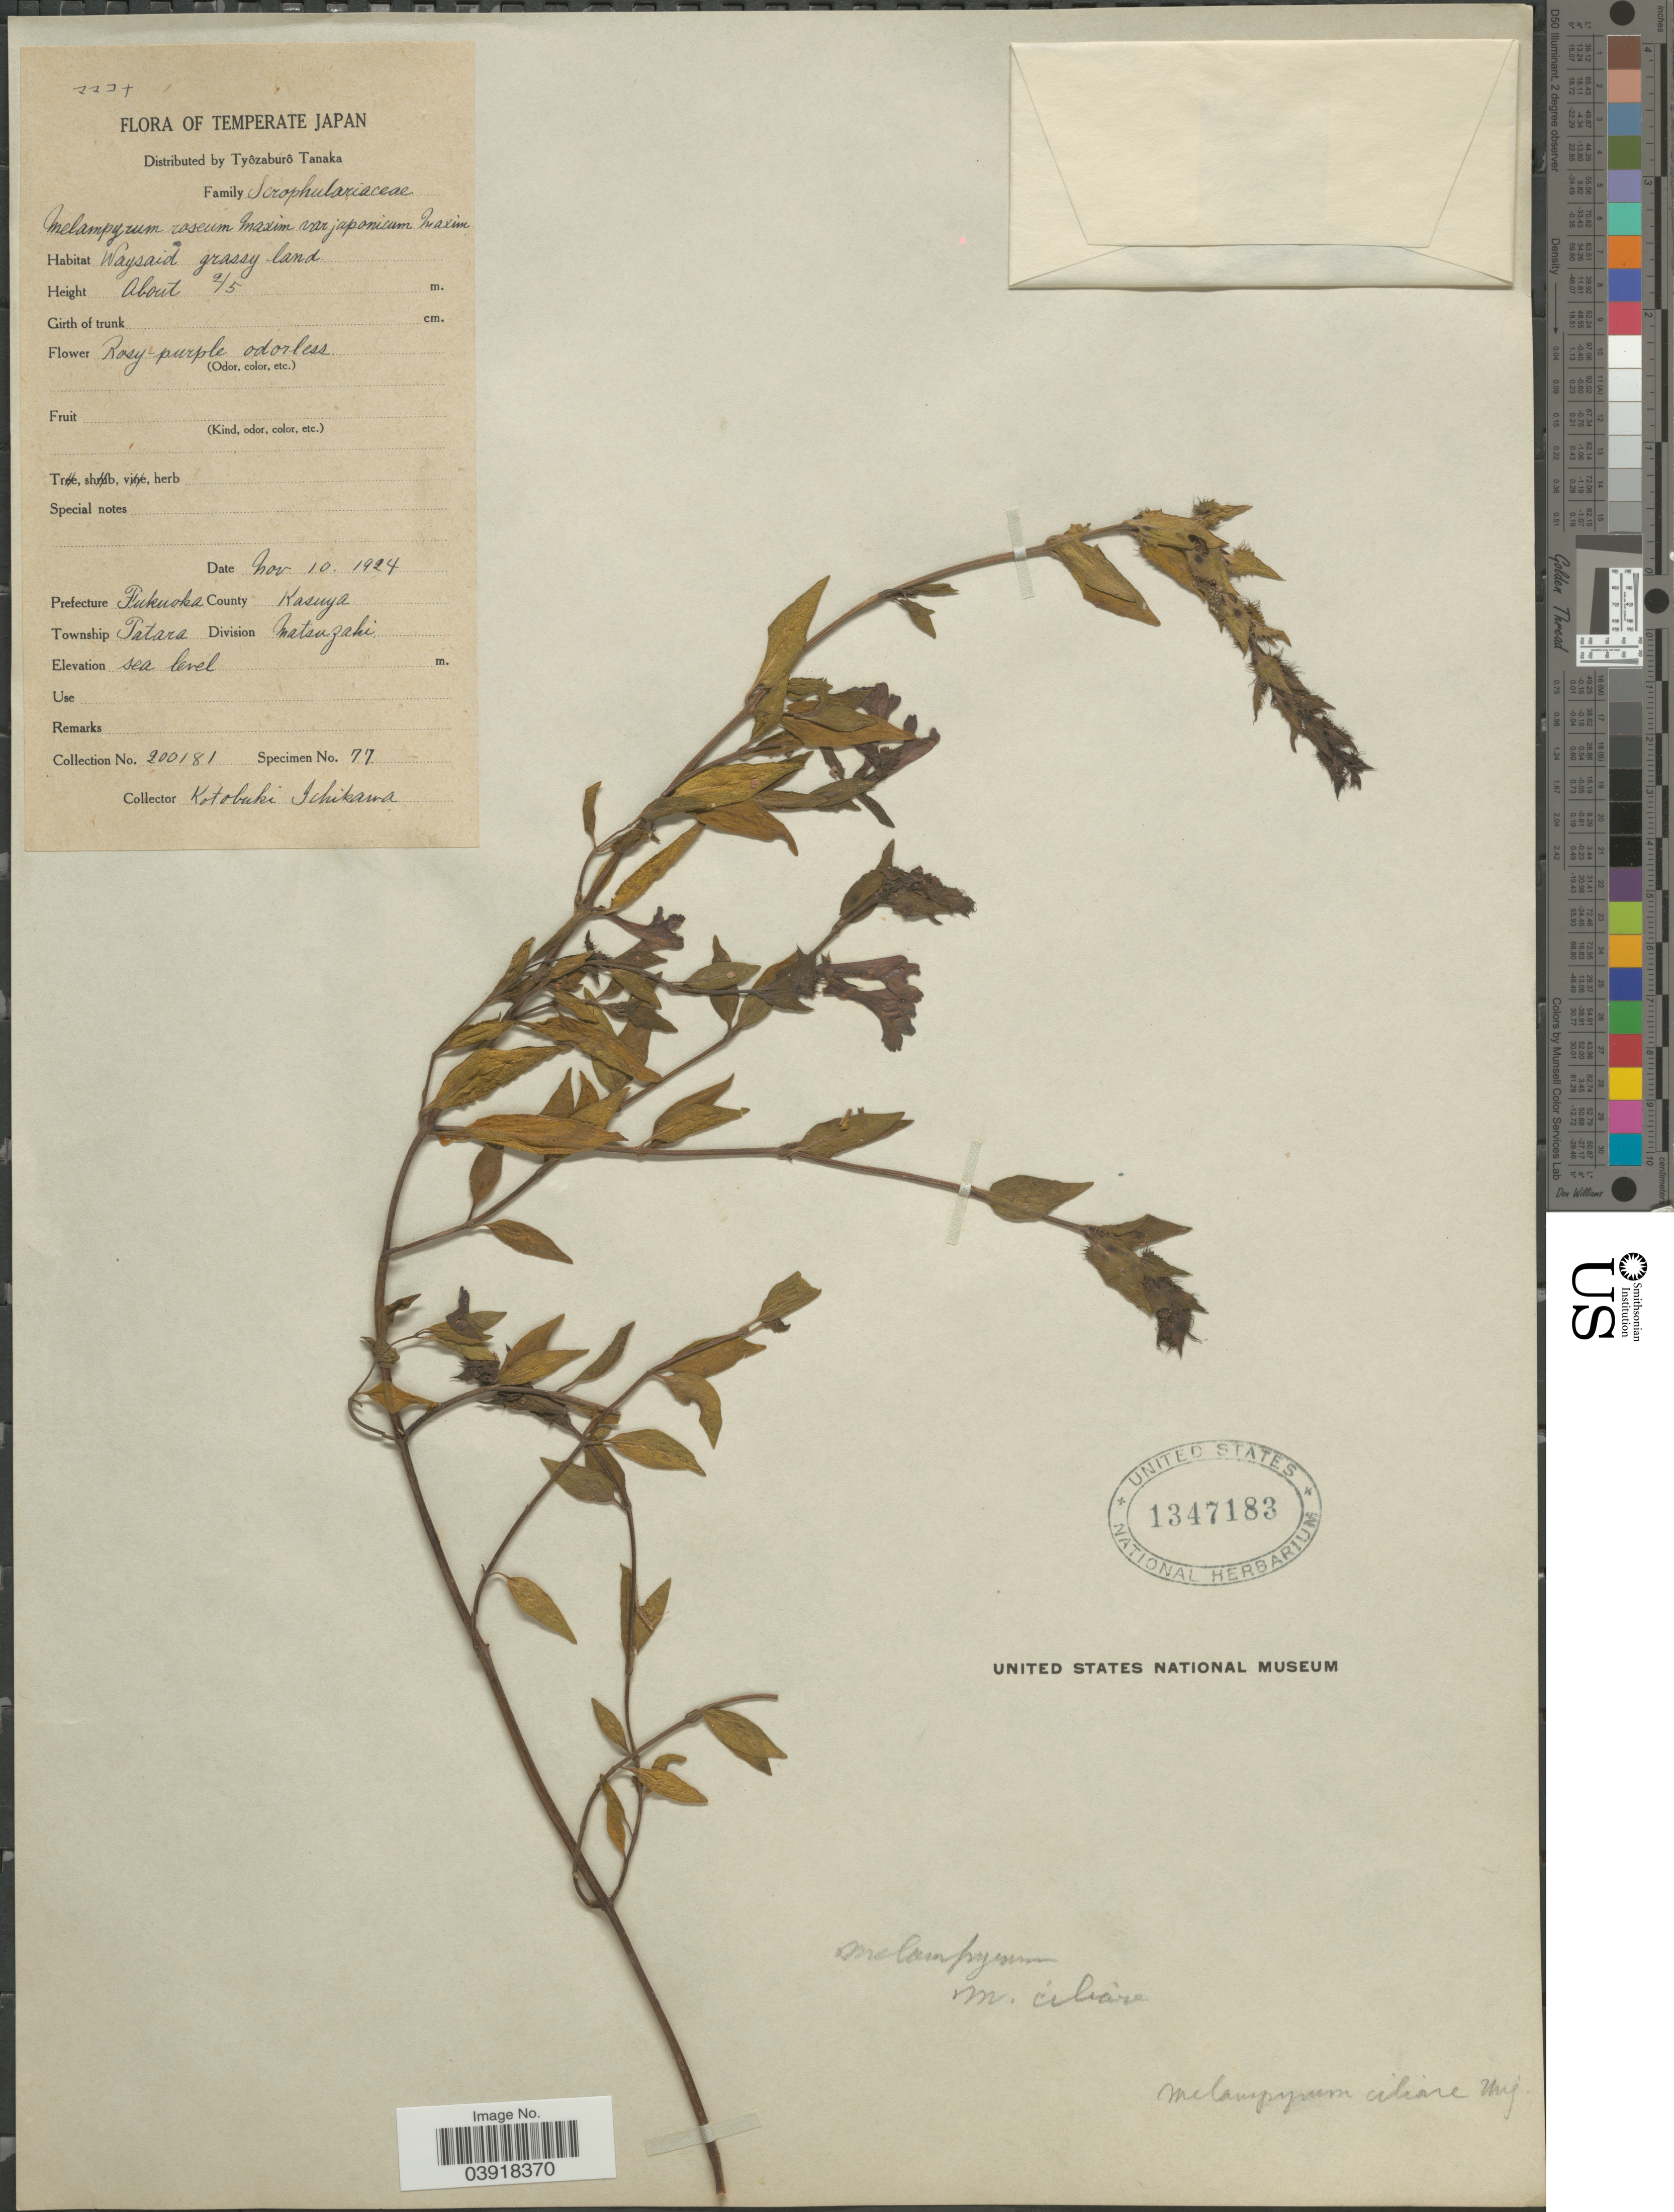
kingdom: Plantae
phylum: Tracheophyta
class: Magnoliopsida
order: Lamiales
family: Orobanchaceae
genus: Melampyrum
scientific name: Melampyrum ciliare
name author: Miq.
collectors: K. Schikawa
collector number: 200181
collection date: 1924-11-10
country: Japan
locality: Temperate Japan. Prefecture Fukuoka. County Kasuya. Township Patara. Division Matsuzaki.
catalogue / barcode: US 1347183